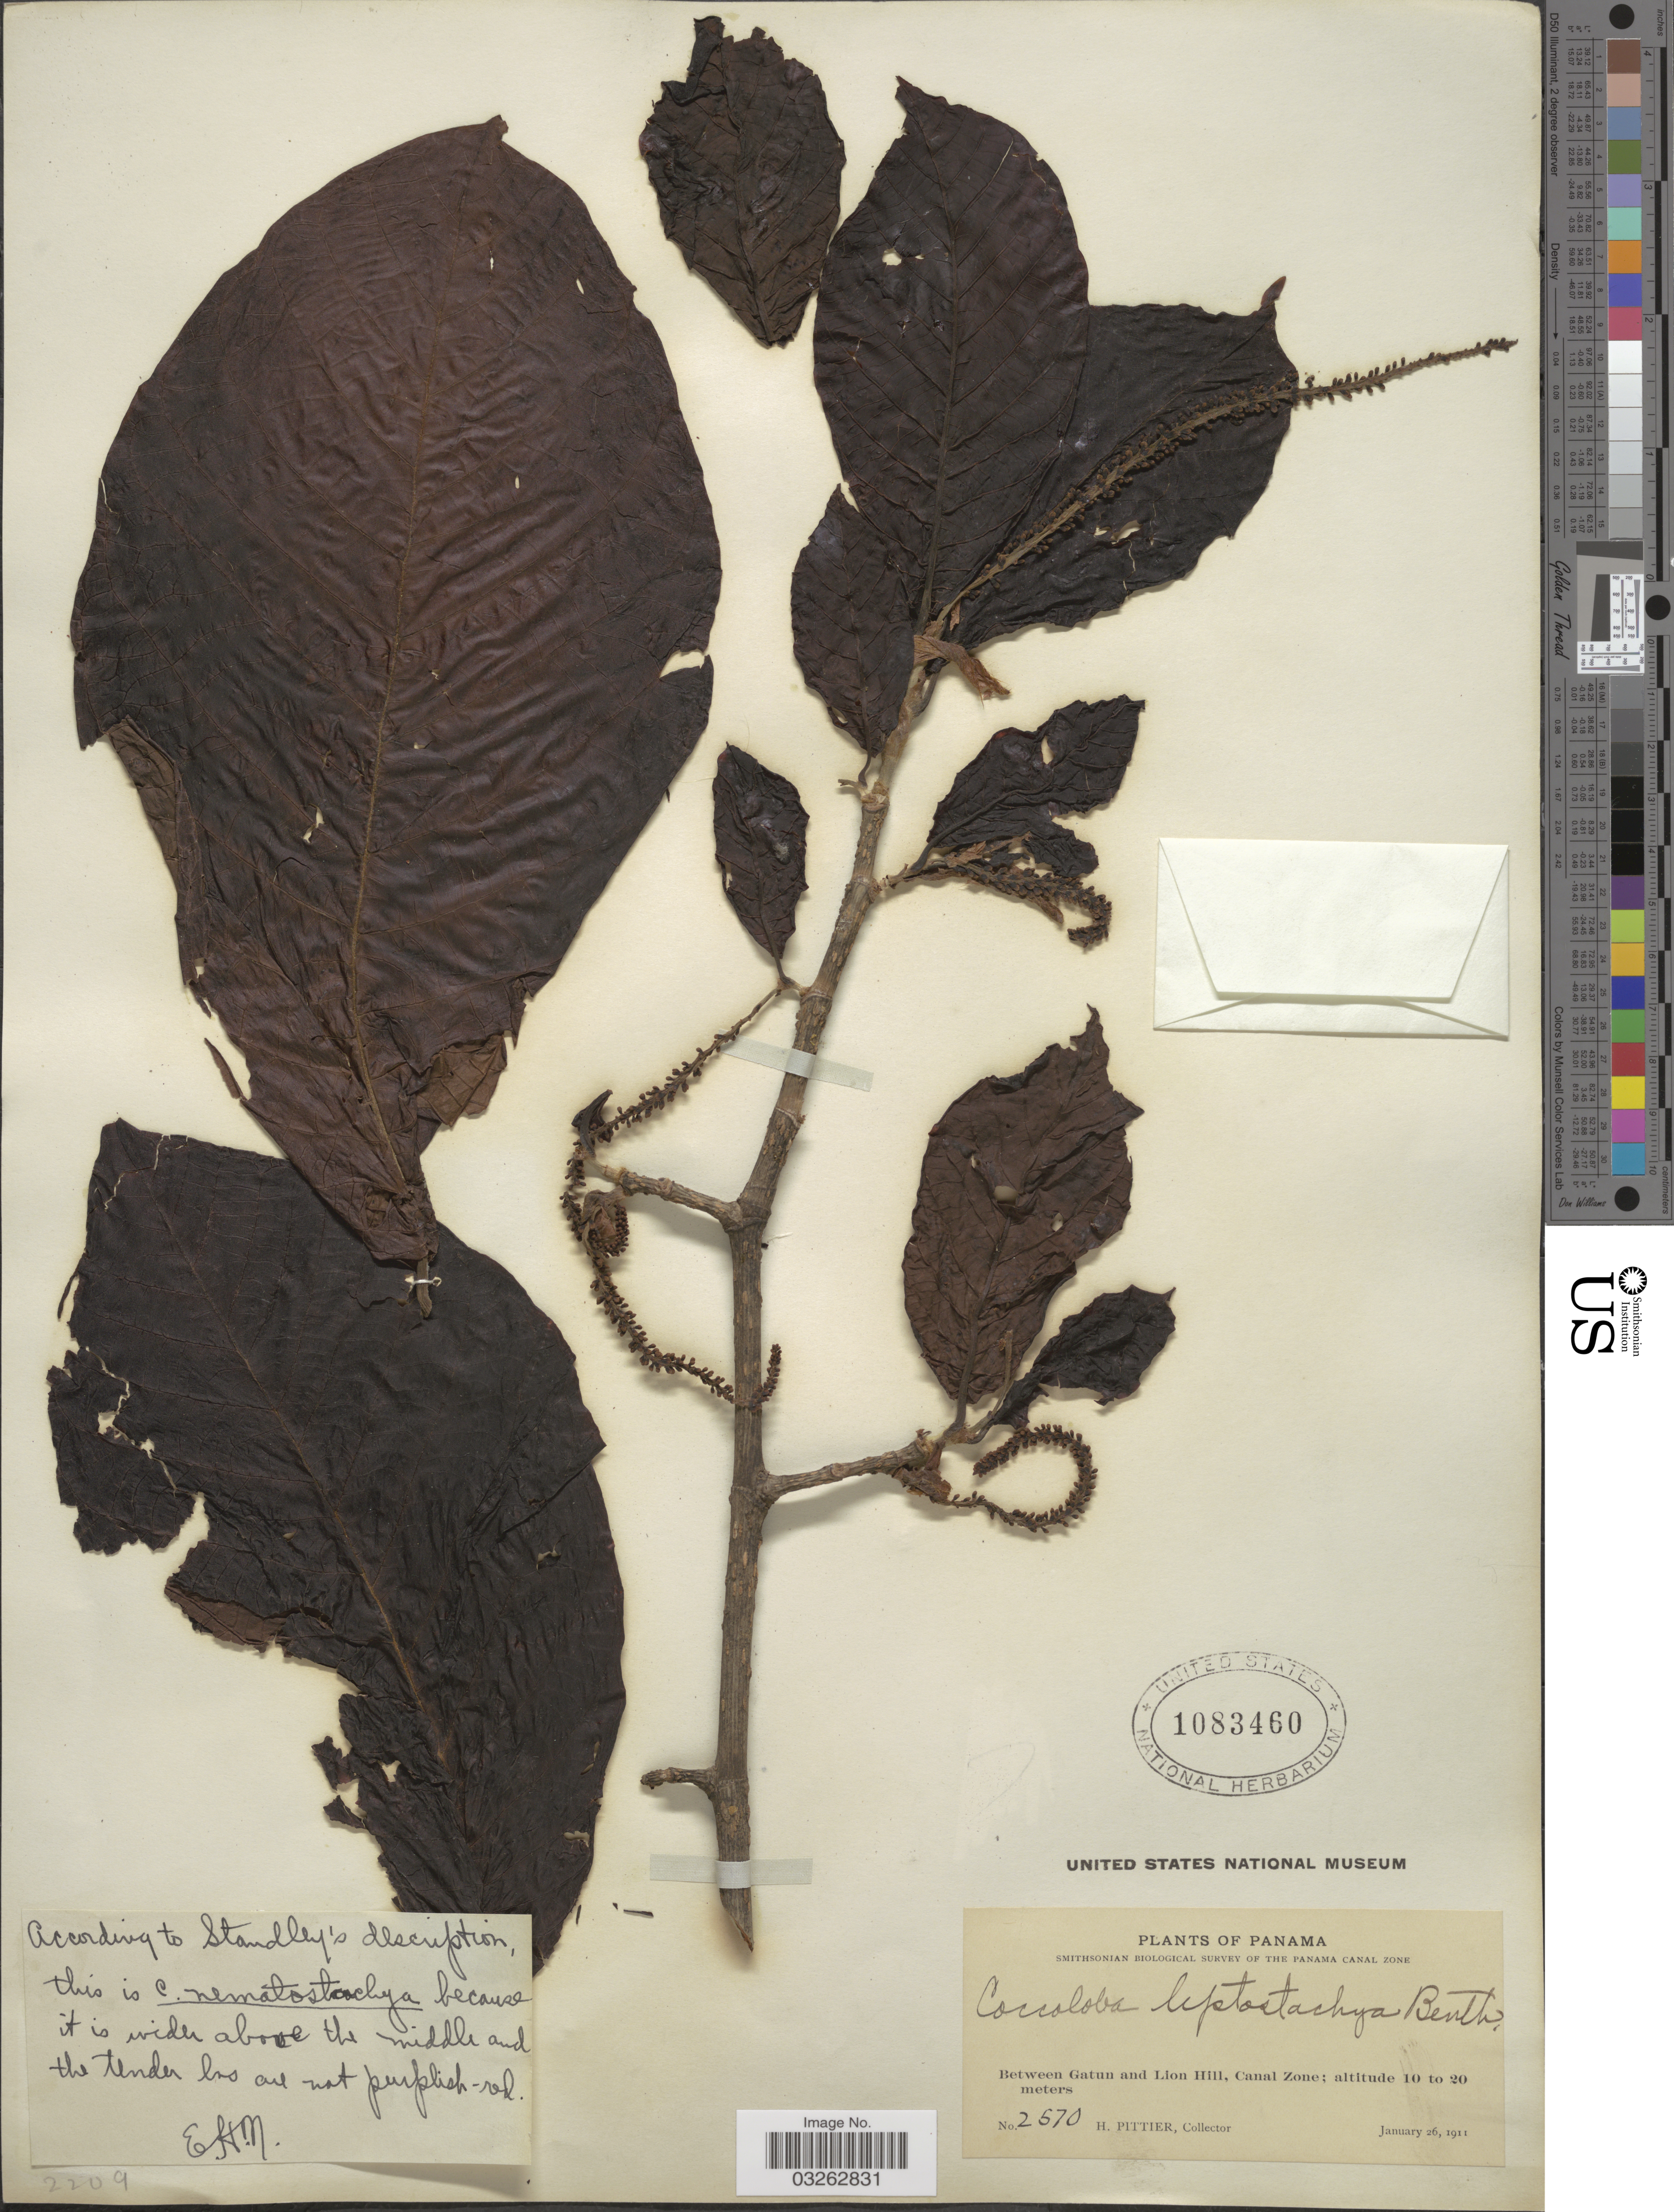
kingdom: Plantae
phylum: Tracheophyta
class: Magnoliopsida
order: Caryophyllales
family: Polygonaceae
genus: Coccoloba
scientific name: Coccoloba manzinellensis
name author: Beurl.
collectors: H. F. Pittier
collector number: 2570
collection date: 1911-01-26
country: Panama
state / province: Colón / Panamá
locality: Between Gatun and Lion Hill, Canal Zone.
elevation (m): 10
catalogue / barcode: US 1083460